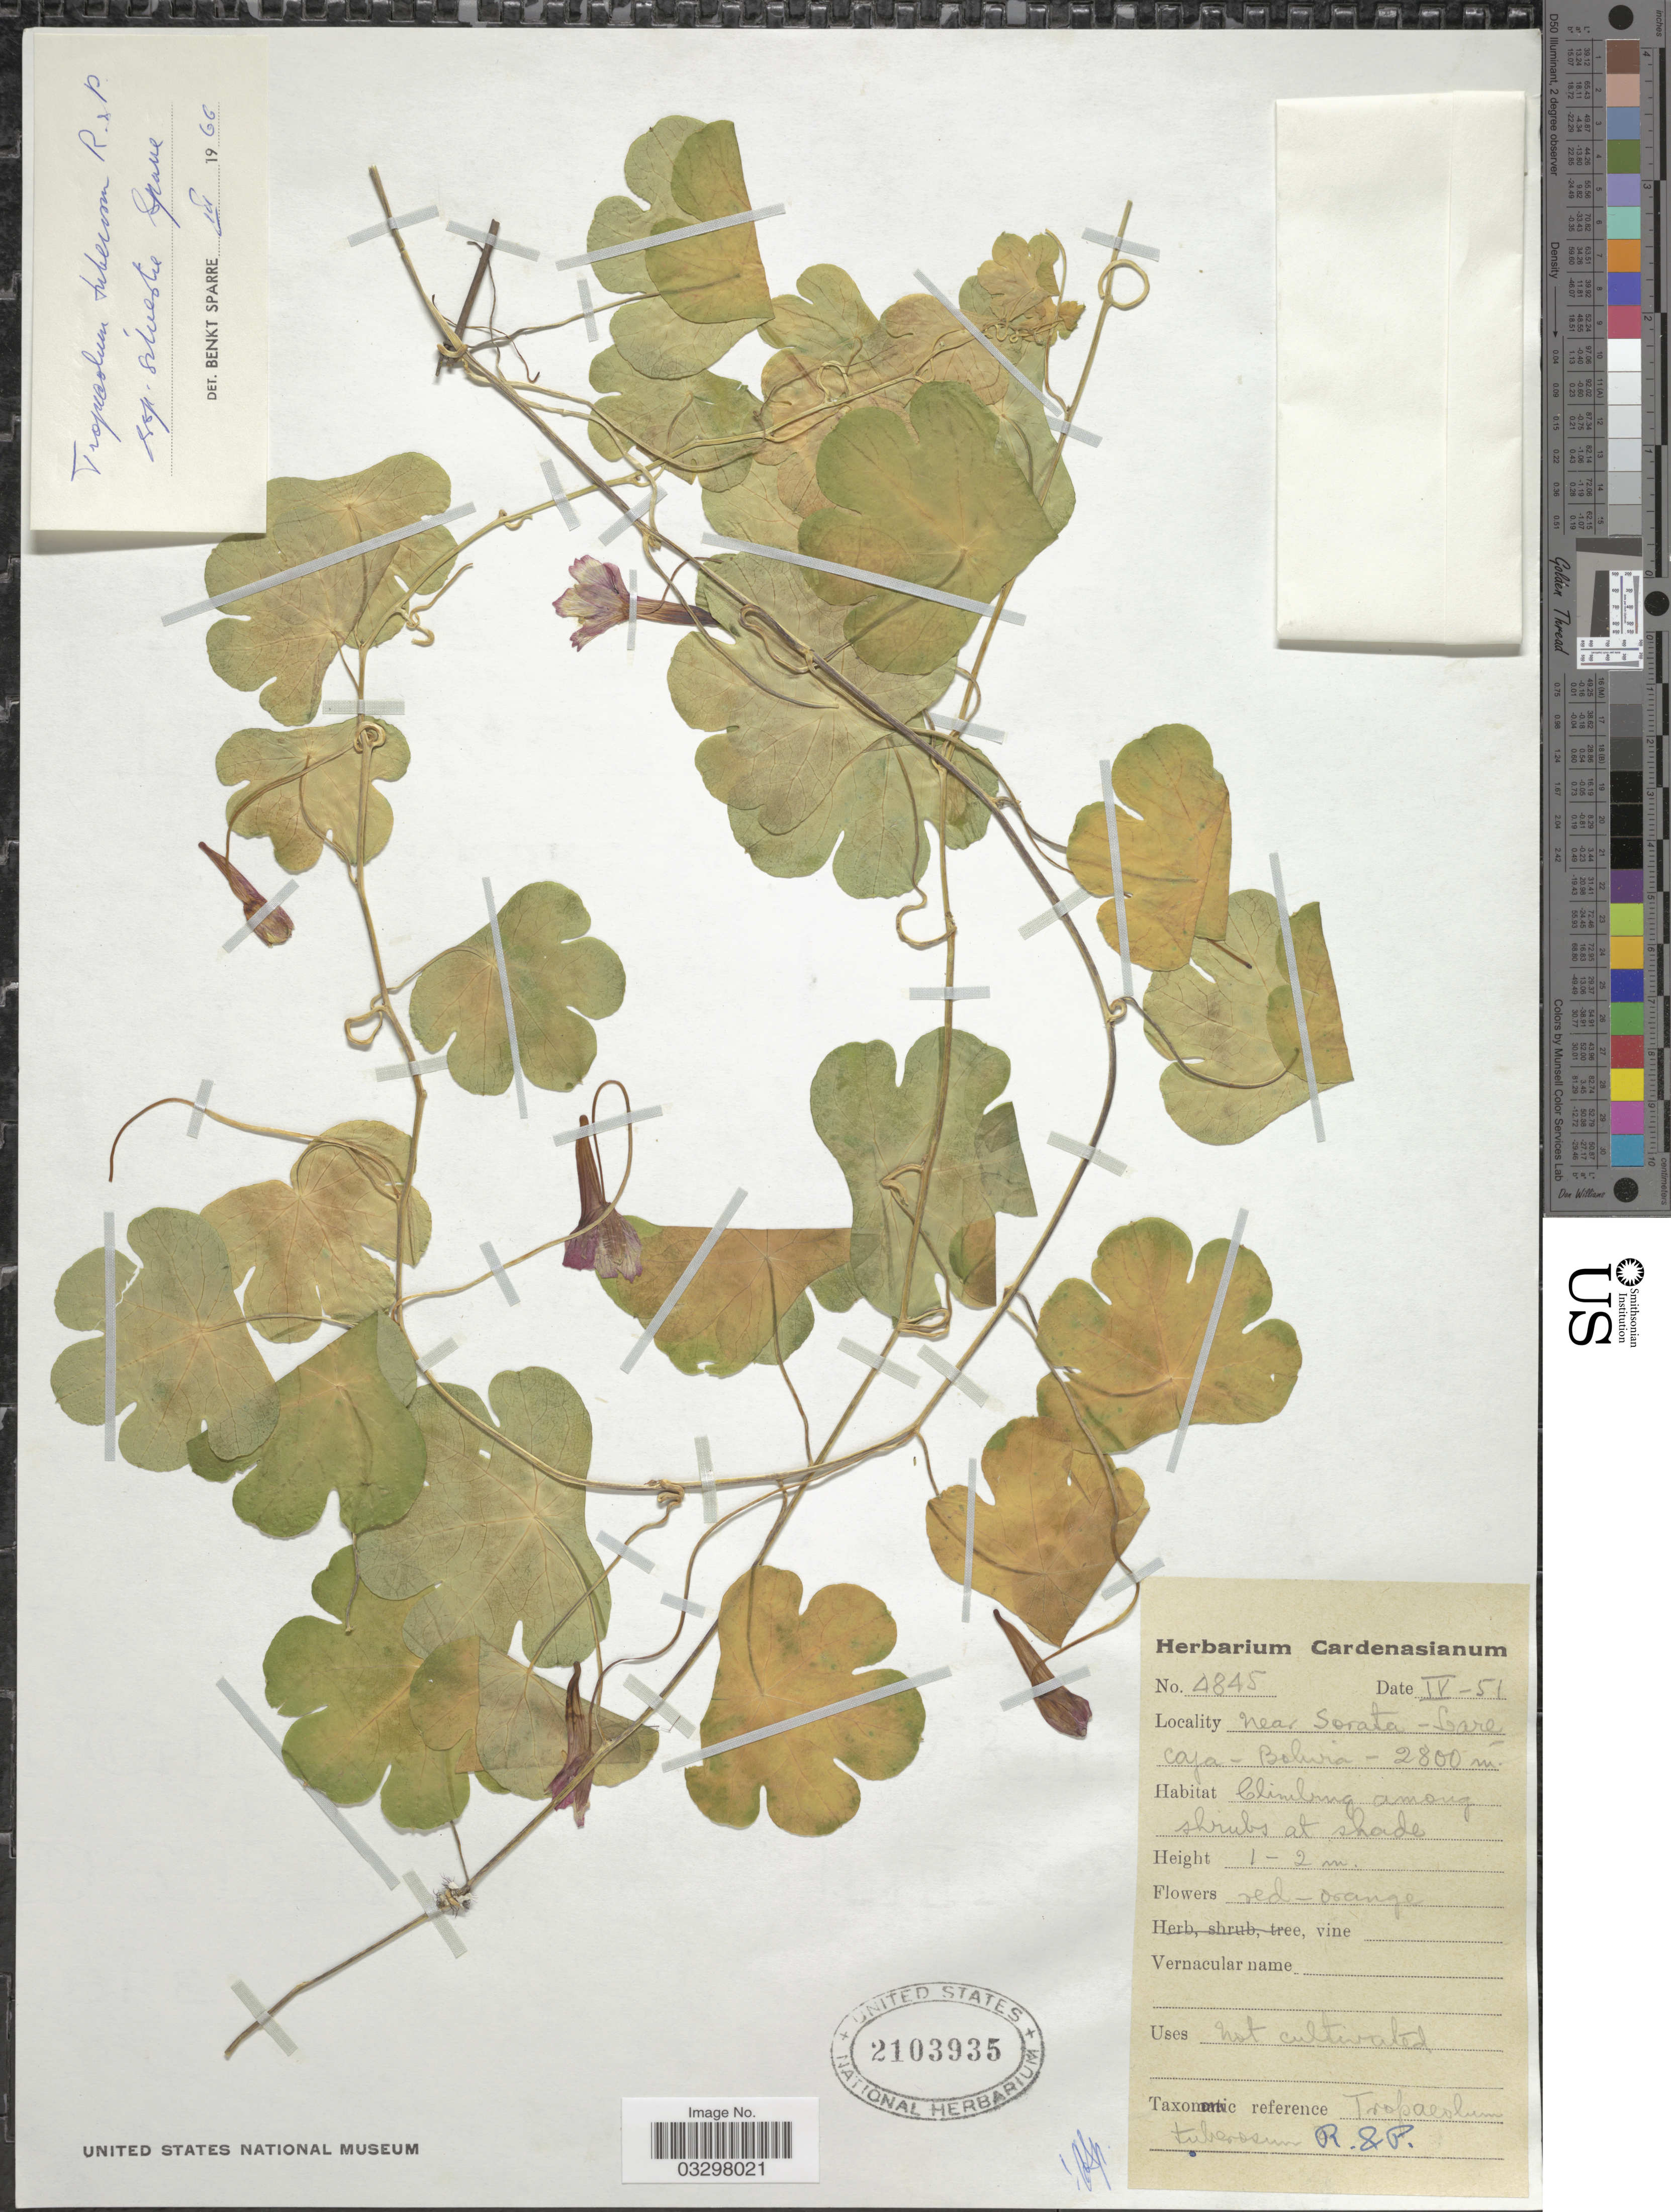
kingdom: Plantae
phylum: Tracheophyta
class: Magnoliopsida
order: Brassicales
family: Tropaeolaceae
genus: Tropaeolum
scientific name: Tropaeolum tuberosum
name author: Ruiz & Pav.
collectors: ex herb. Cardenasianum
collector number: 4845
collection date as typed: Transcribed d/m/y: /4/51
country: Bolivia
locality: Near Sorata - Larecaja.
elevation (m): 2800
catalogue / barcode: US 2103935